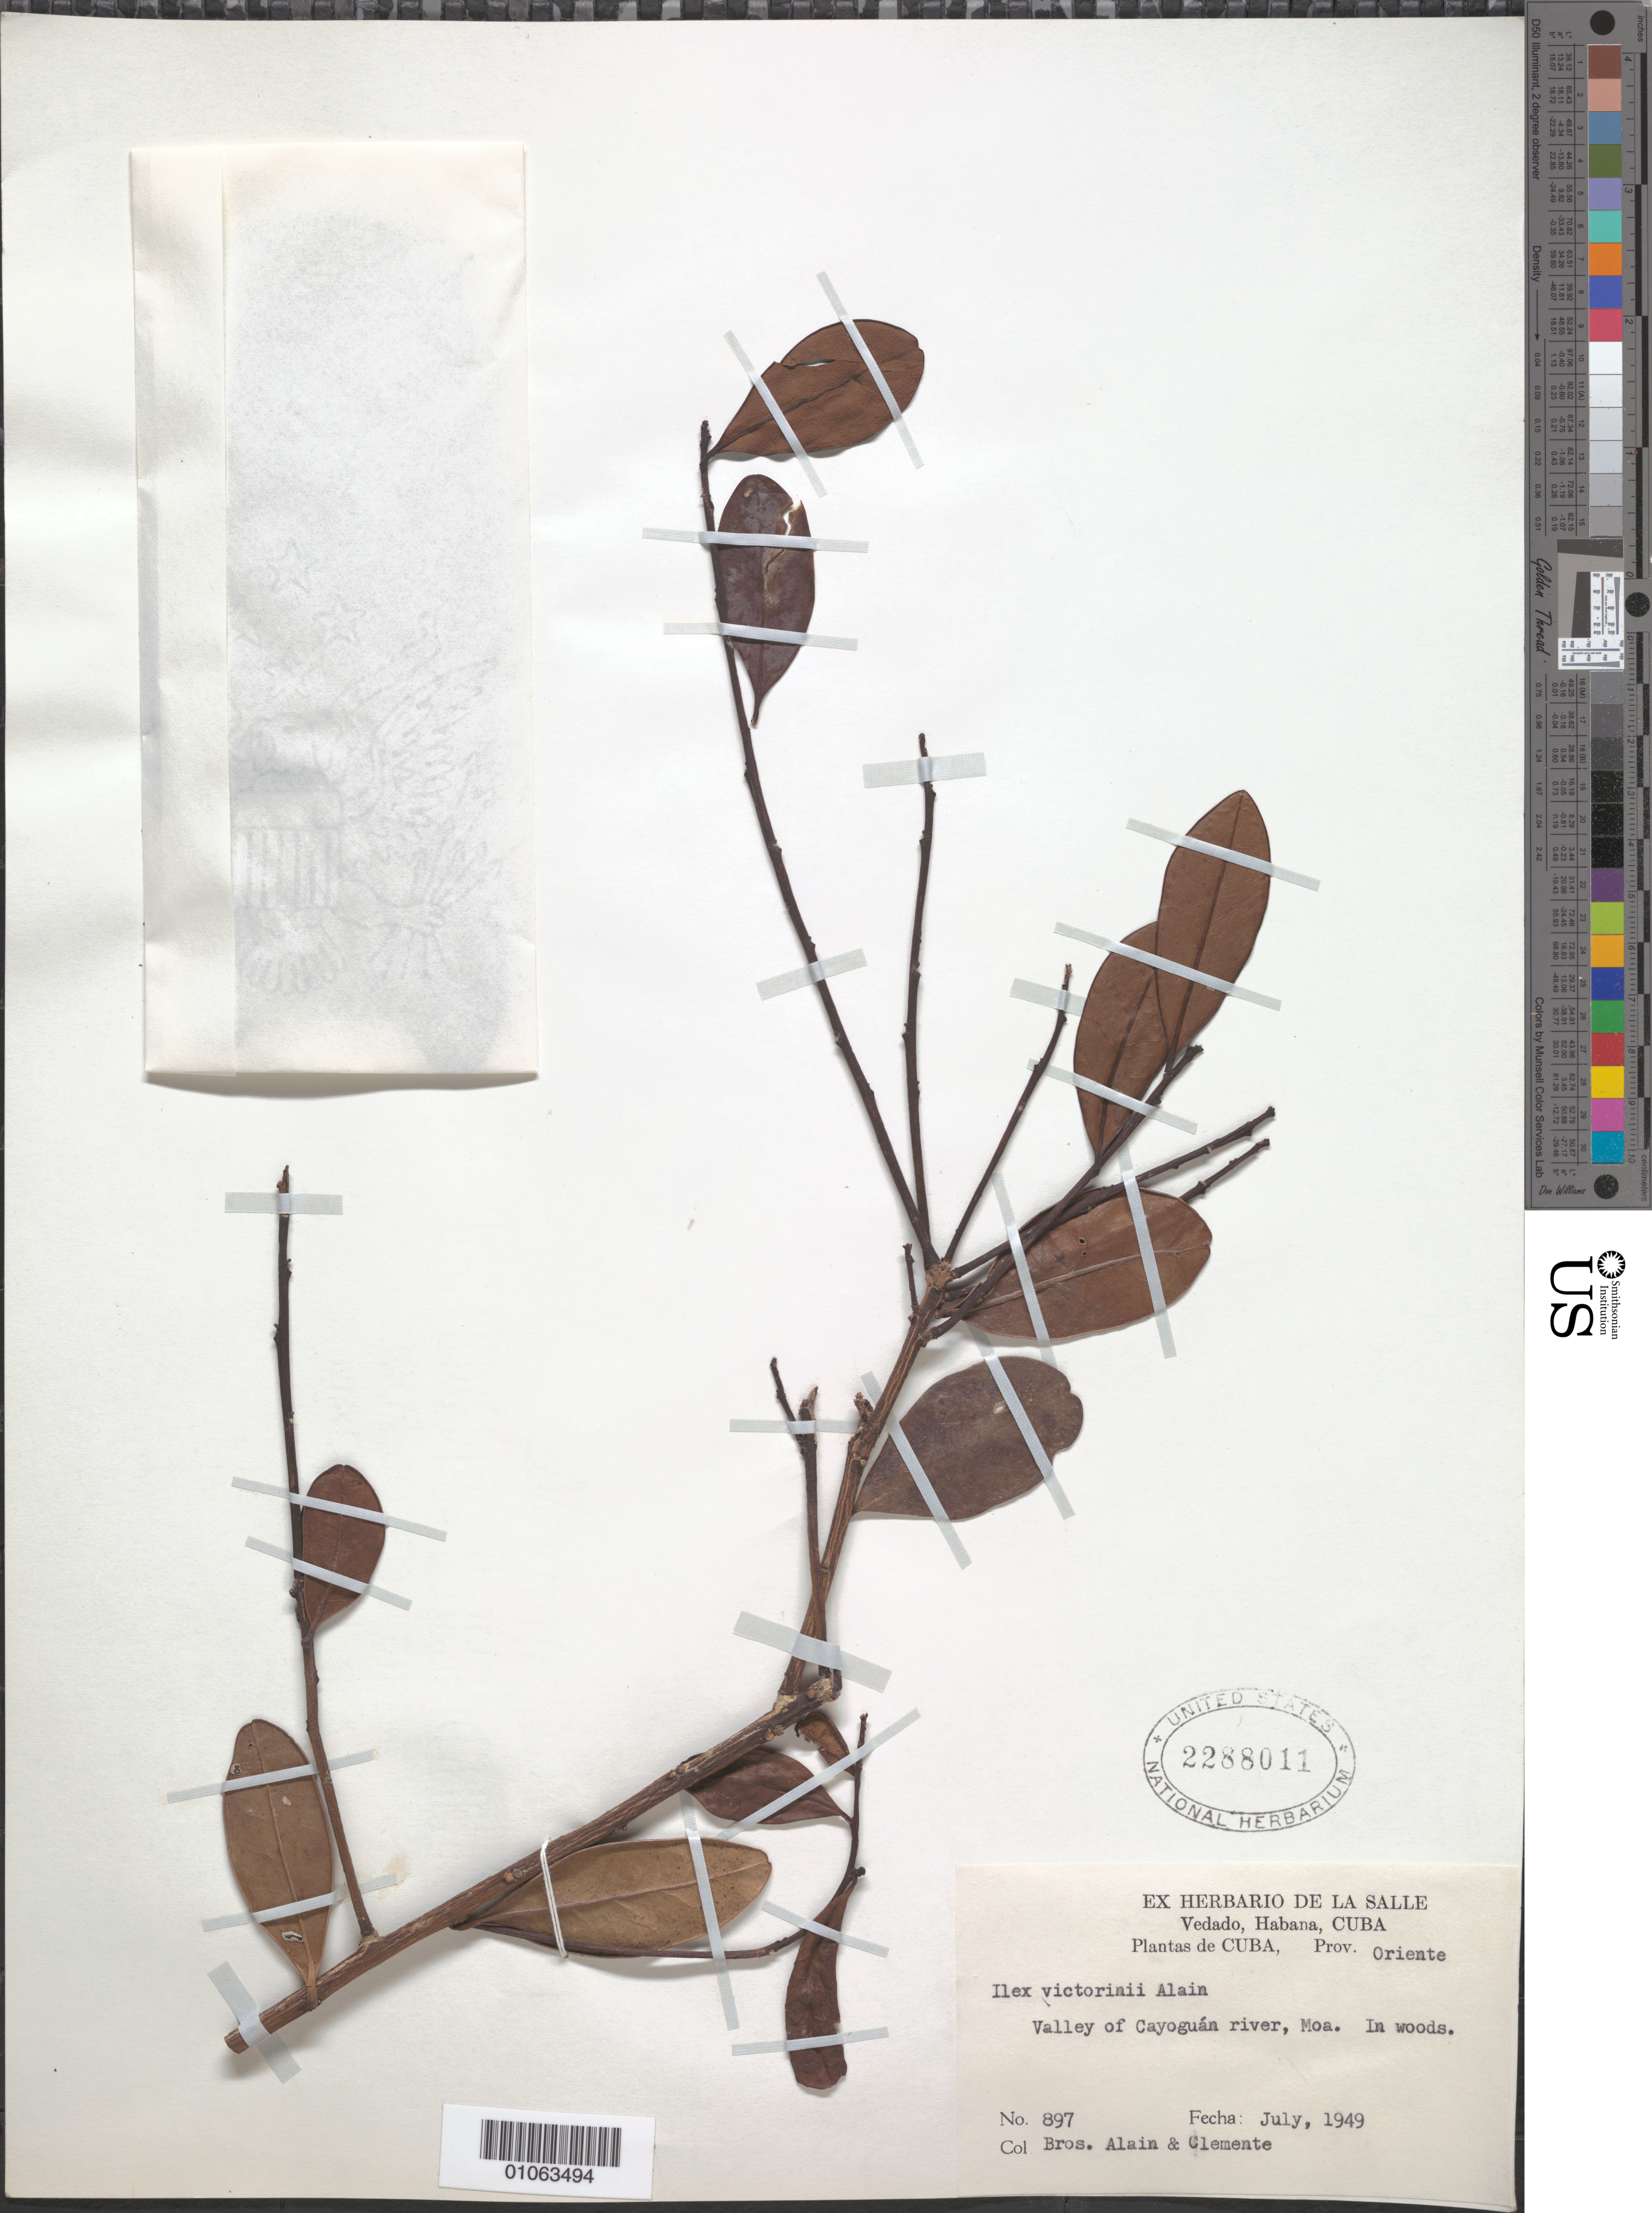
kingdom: Plantae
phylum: Tracheophyta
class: Magnoliopsida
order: Aquifoliales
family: Aquifoliaceae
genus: Ilex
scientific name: Ilex victorini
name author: Alain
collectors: A. H. Liogier & Bro. Clemente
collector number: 897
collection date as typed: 01 Jul 1949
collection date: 1949-07-01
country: Cuba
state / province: Holguín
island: Cuba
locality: Valley of Coguan river, Moa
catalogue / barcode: US 2288011